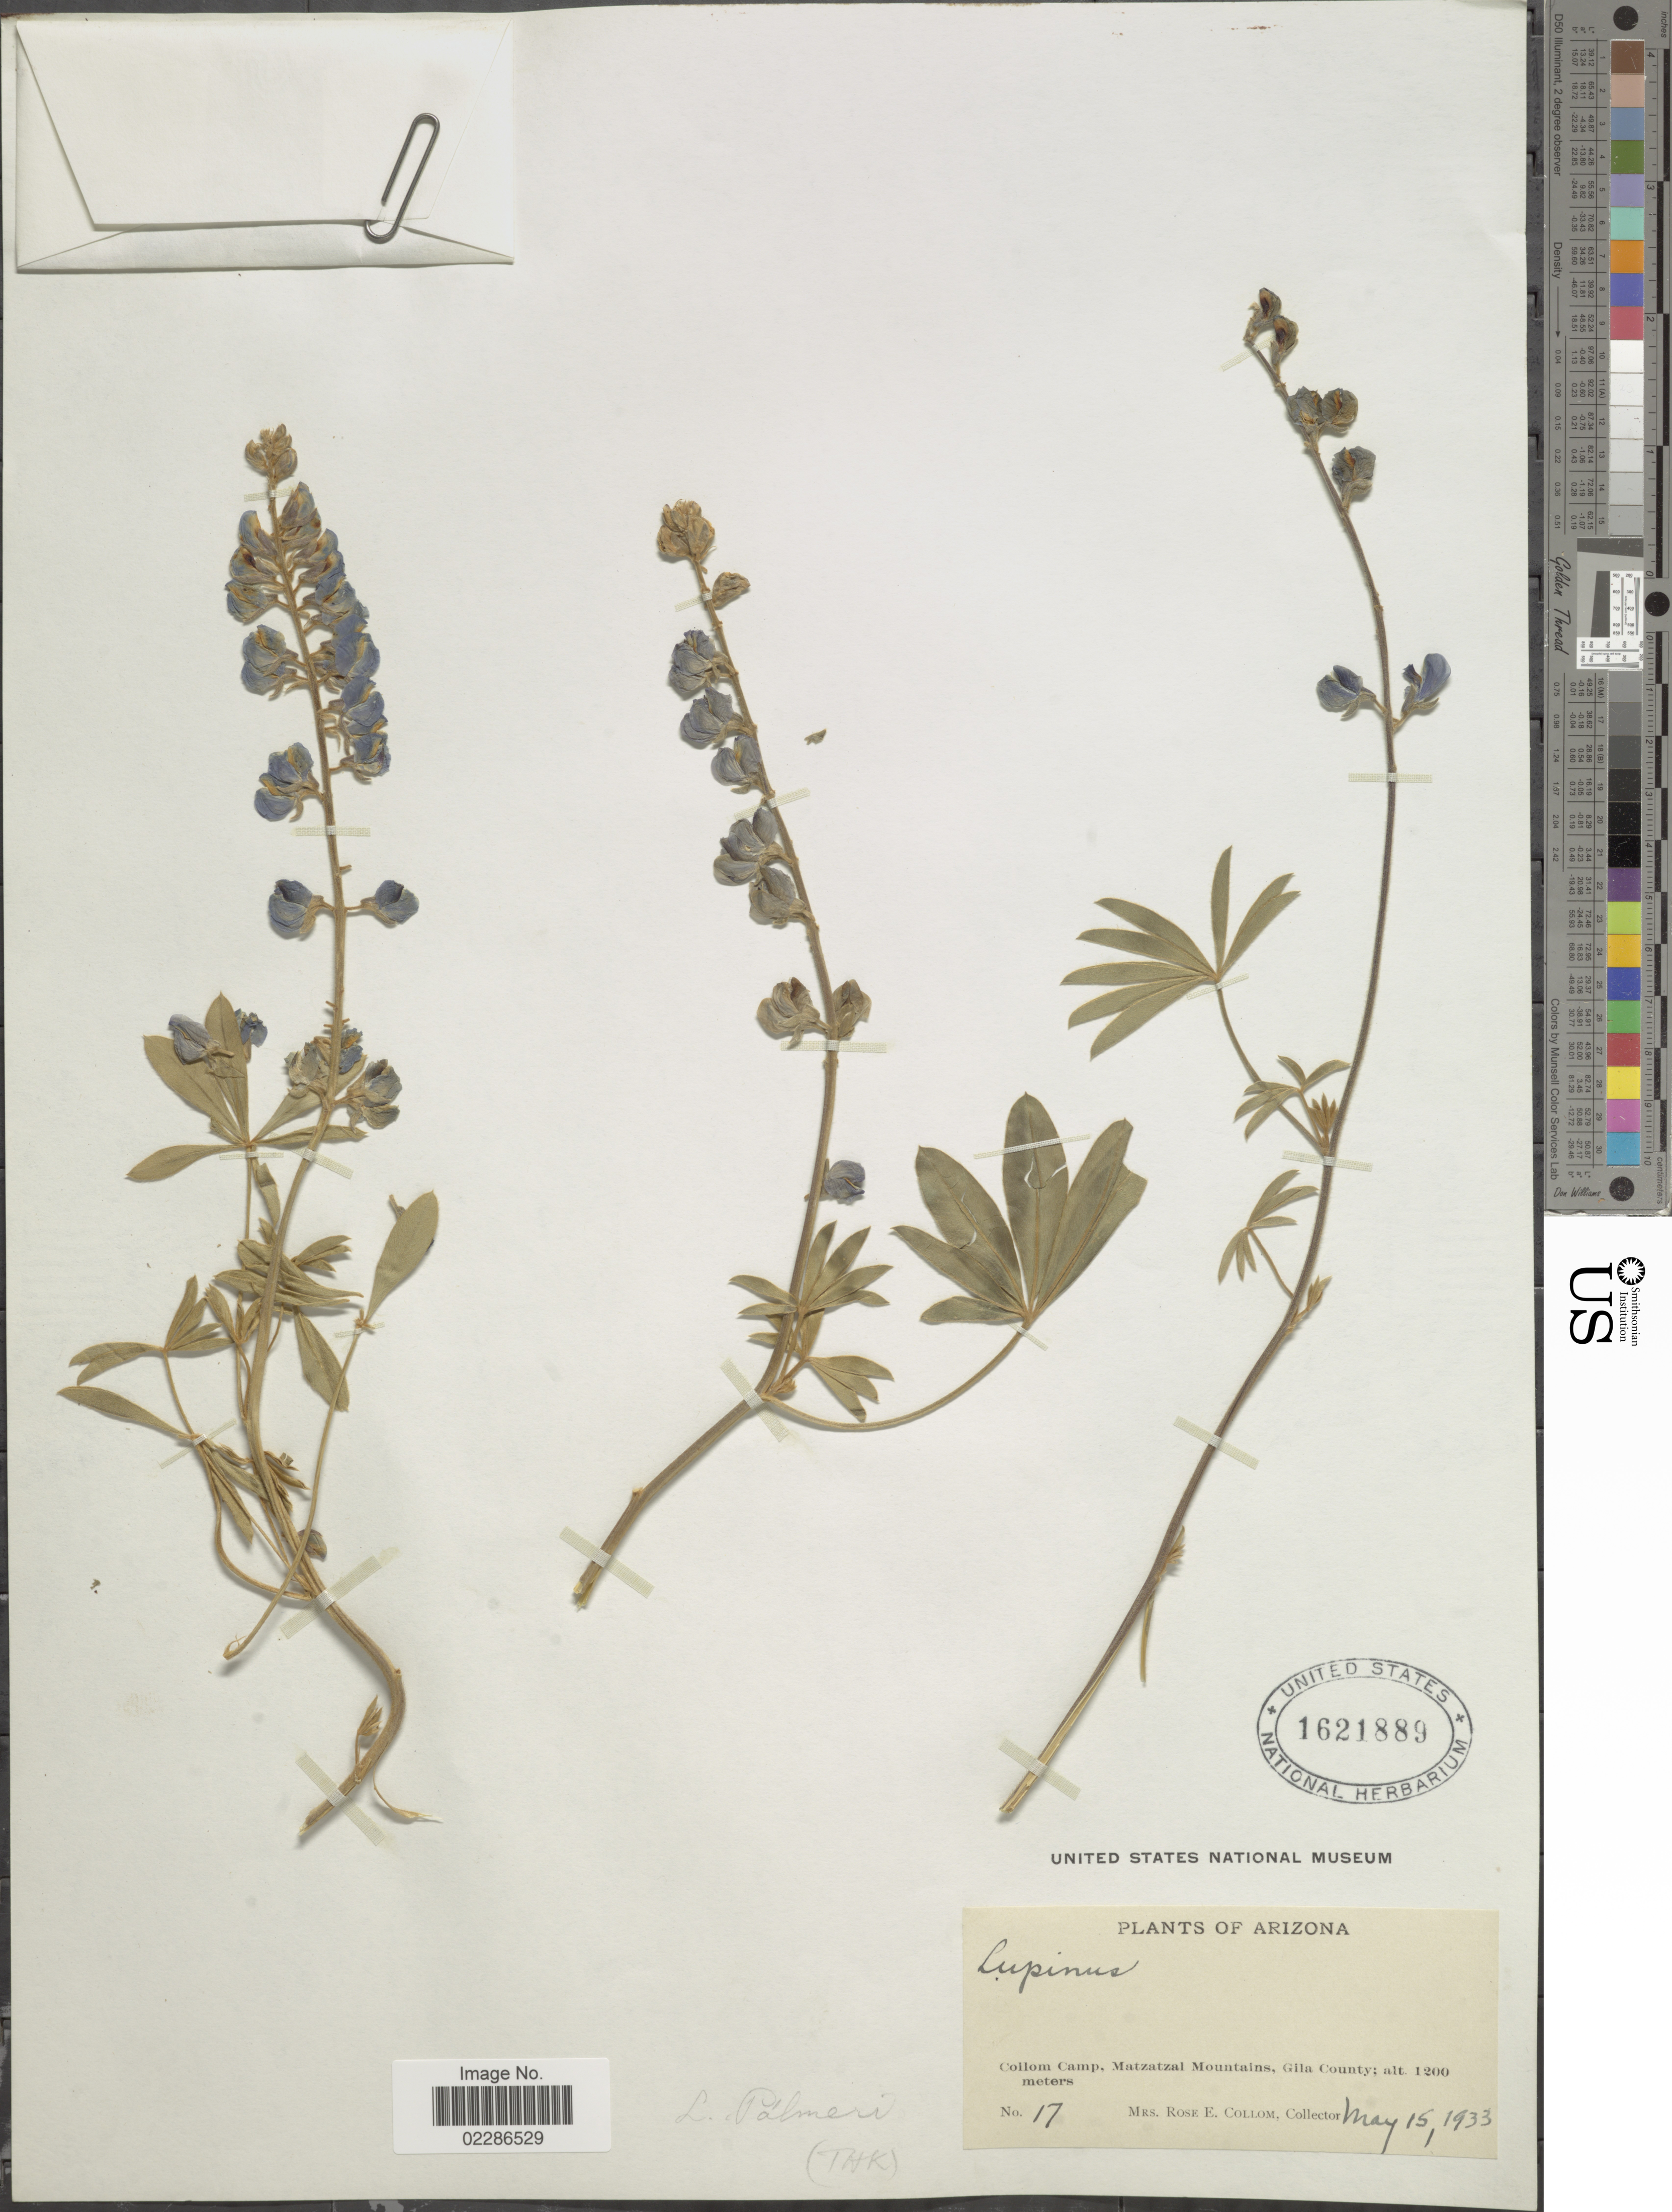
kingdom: Plantae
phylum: Tracheophyta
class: Magnoliopsida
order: Fabales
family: Fabaceae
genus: Lupinus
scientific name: Lupinus palmeri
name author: S. Watson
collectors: R. E. Collom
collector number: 17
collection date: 1933-05-15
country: United States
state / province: Arizona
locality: Collom Camp, Matzatzal Mountains, Gila County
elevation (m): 1200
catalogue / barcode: US 1621889